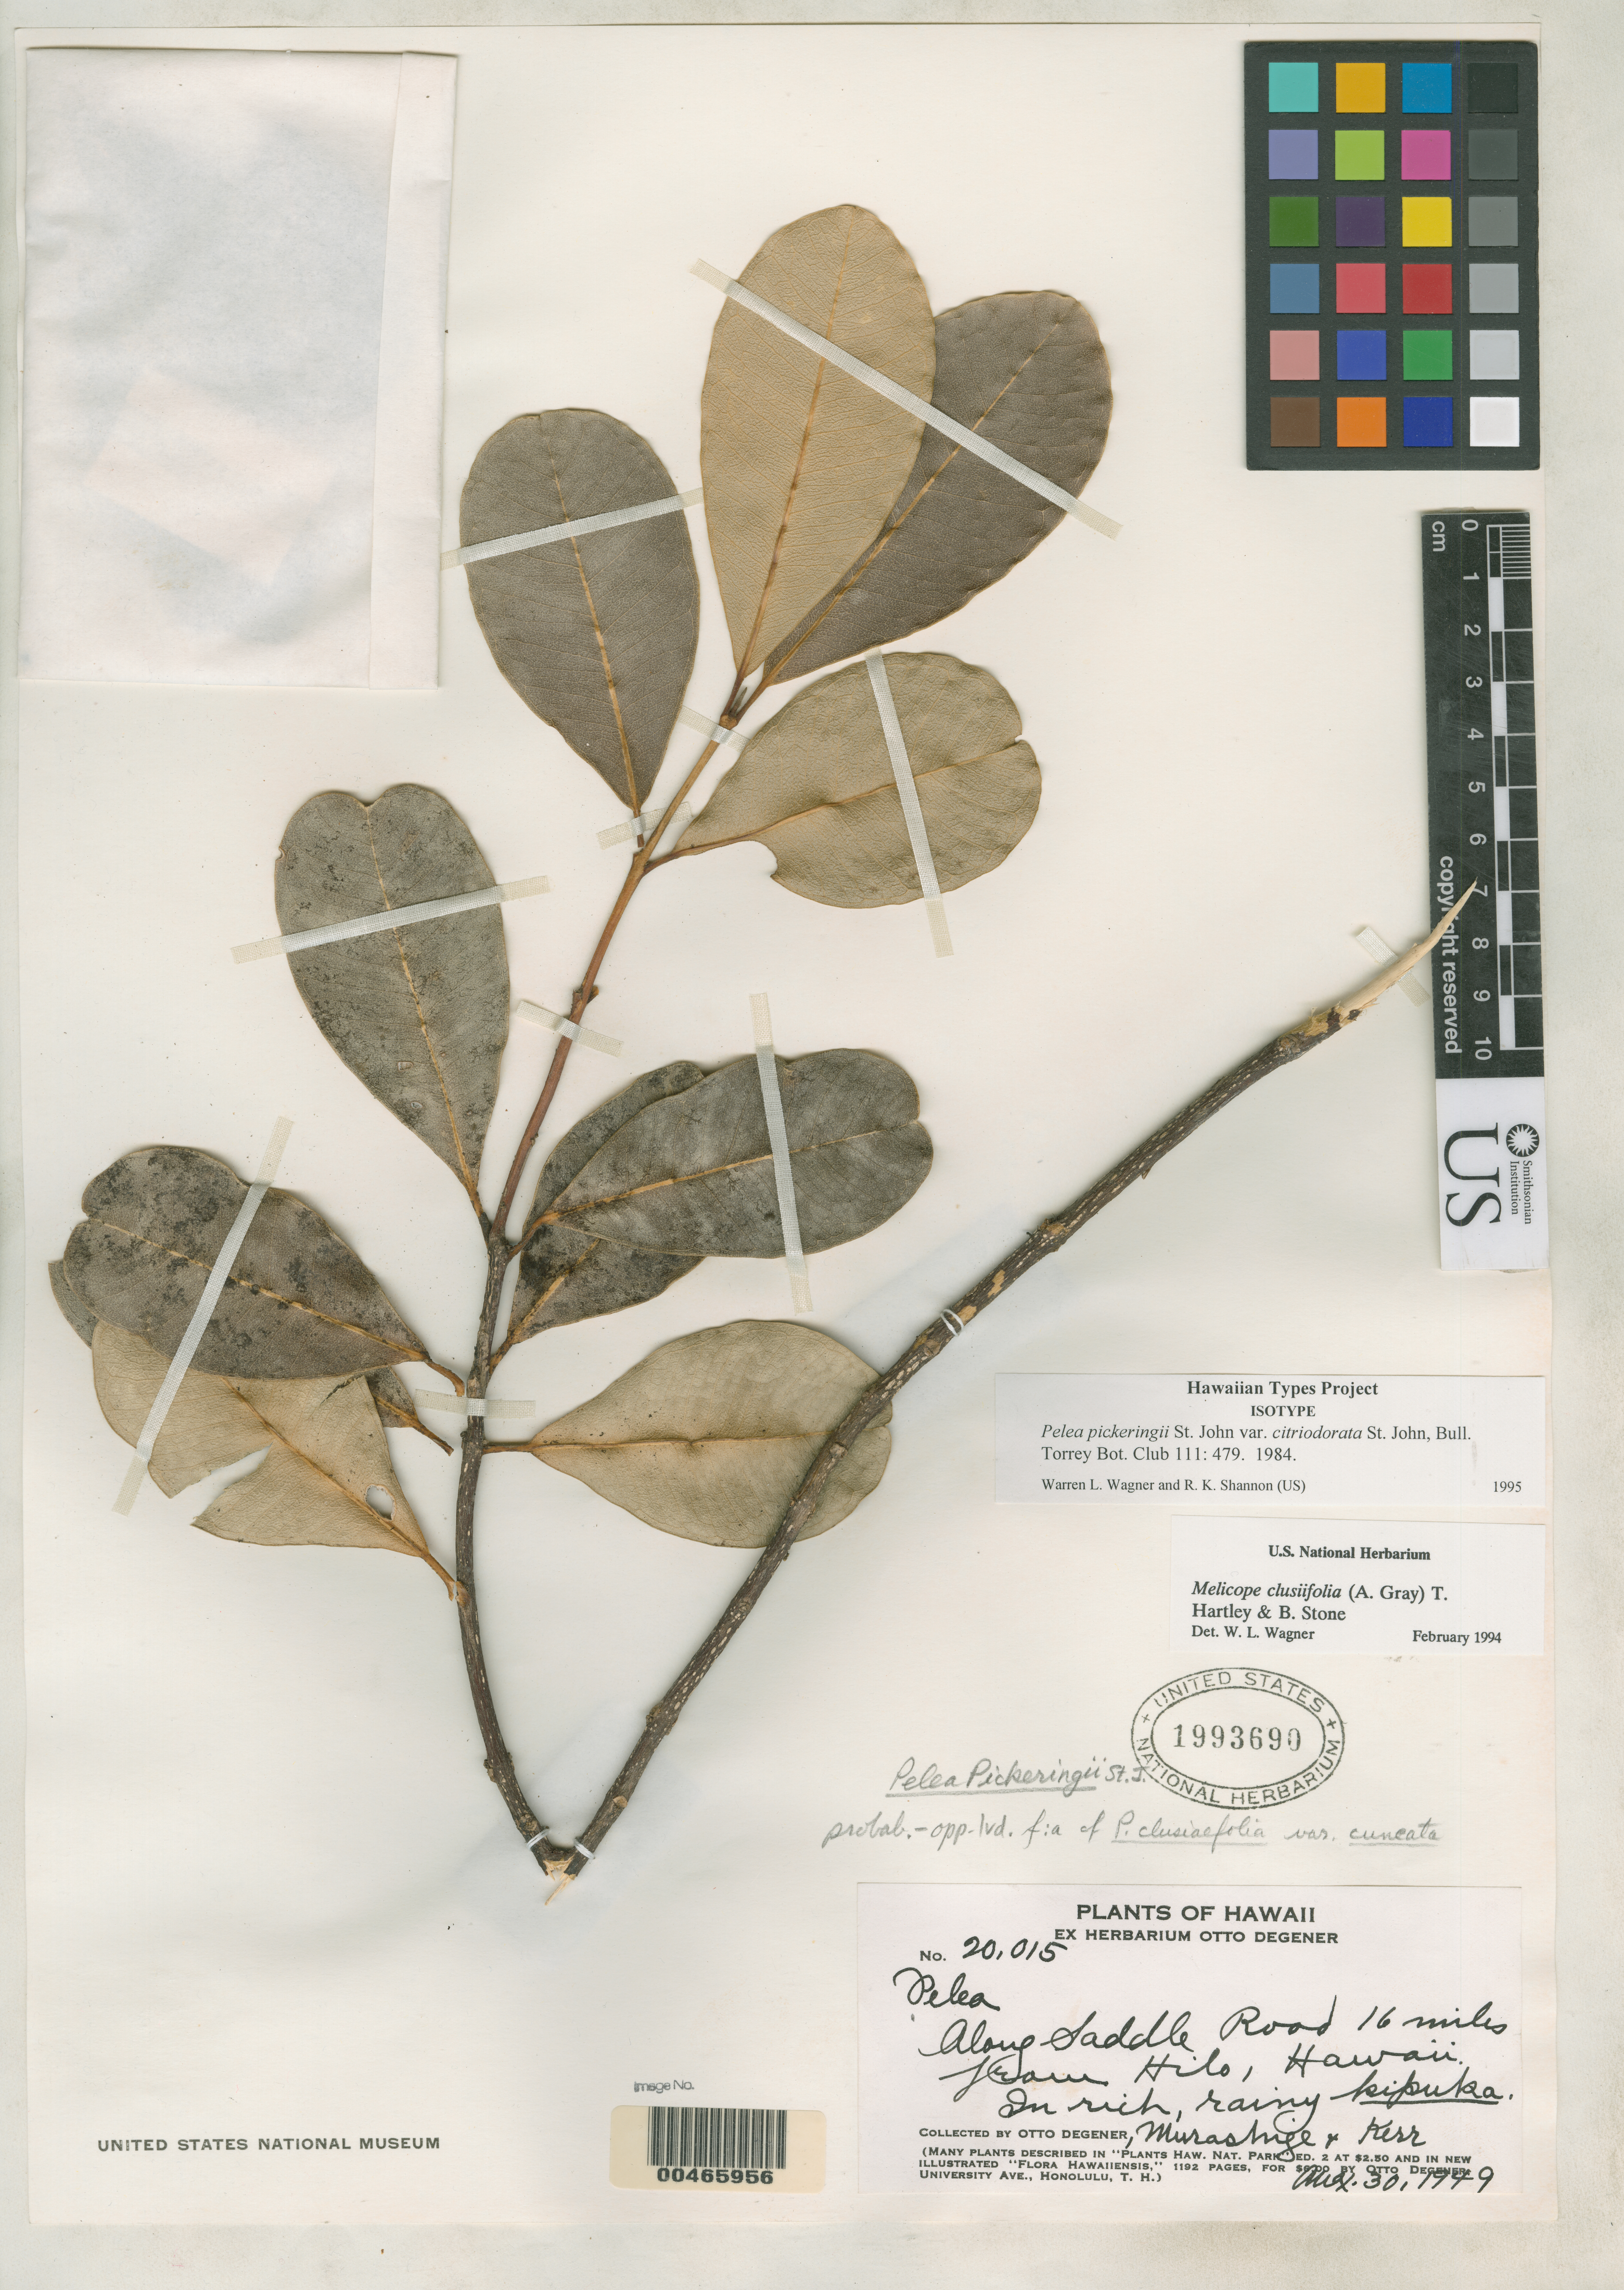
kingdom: Plantae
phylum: Tracheophyta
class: Magnoliopsida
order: Sapindales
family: Rutaceae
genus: Pelea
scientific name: Pelea pickeringii var. citriodorata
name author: H. St. John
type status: Isotype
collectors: O. Degener, Kerr, -- & Murashige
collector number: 20015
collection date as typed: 30 Aug 1949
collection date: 1949-08-30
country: United States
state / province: Hawaii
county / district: Hawaii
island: Hawaii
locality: Along Saddle Road 16 miles from Hilo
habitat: Rich, rainy, kapuka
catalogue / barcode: US 1993690